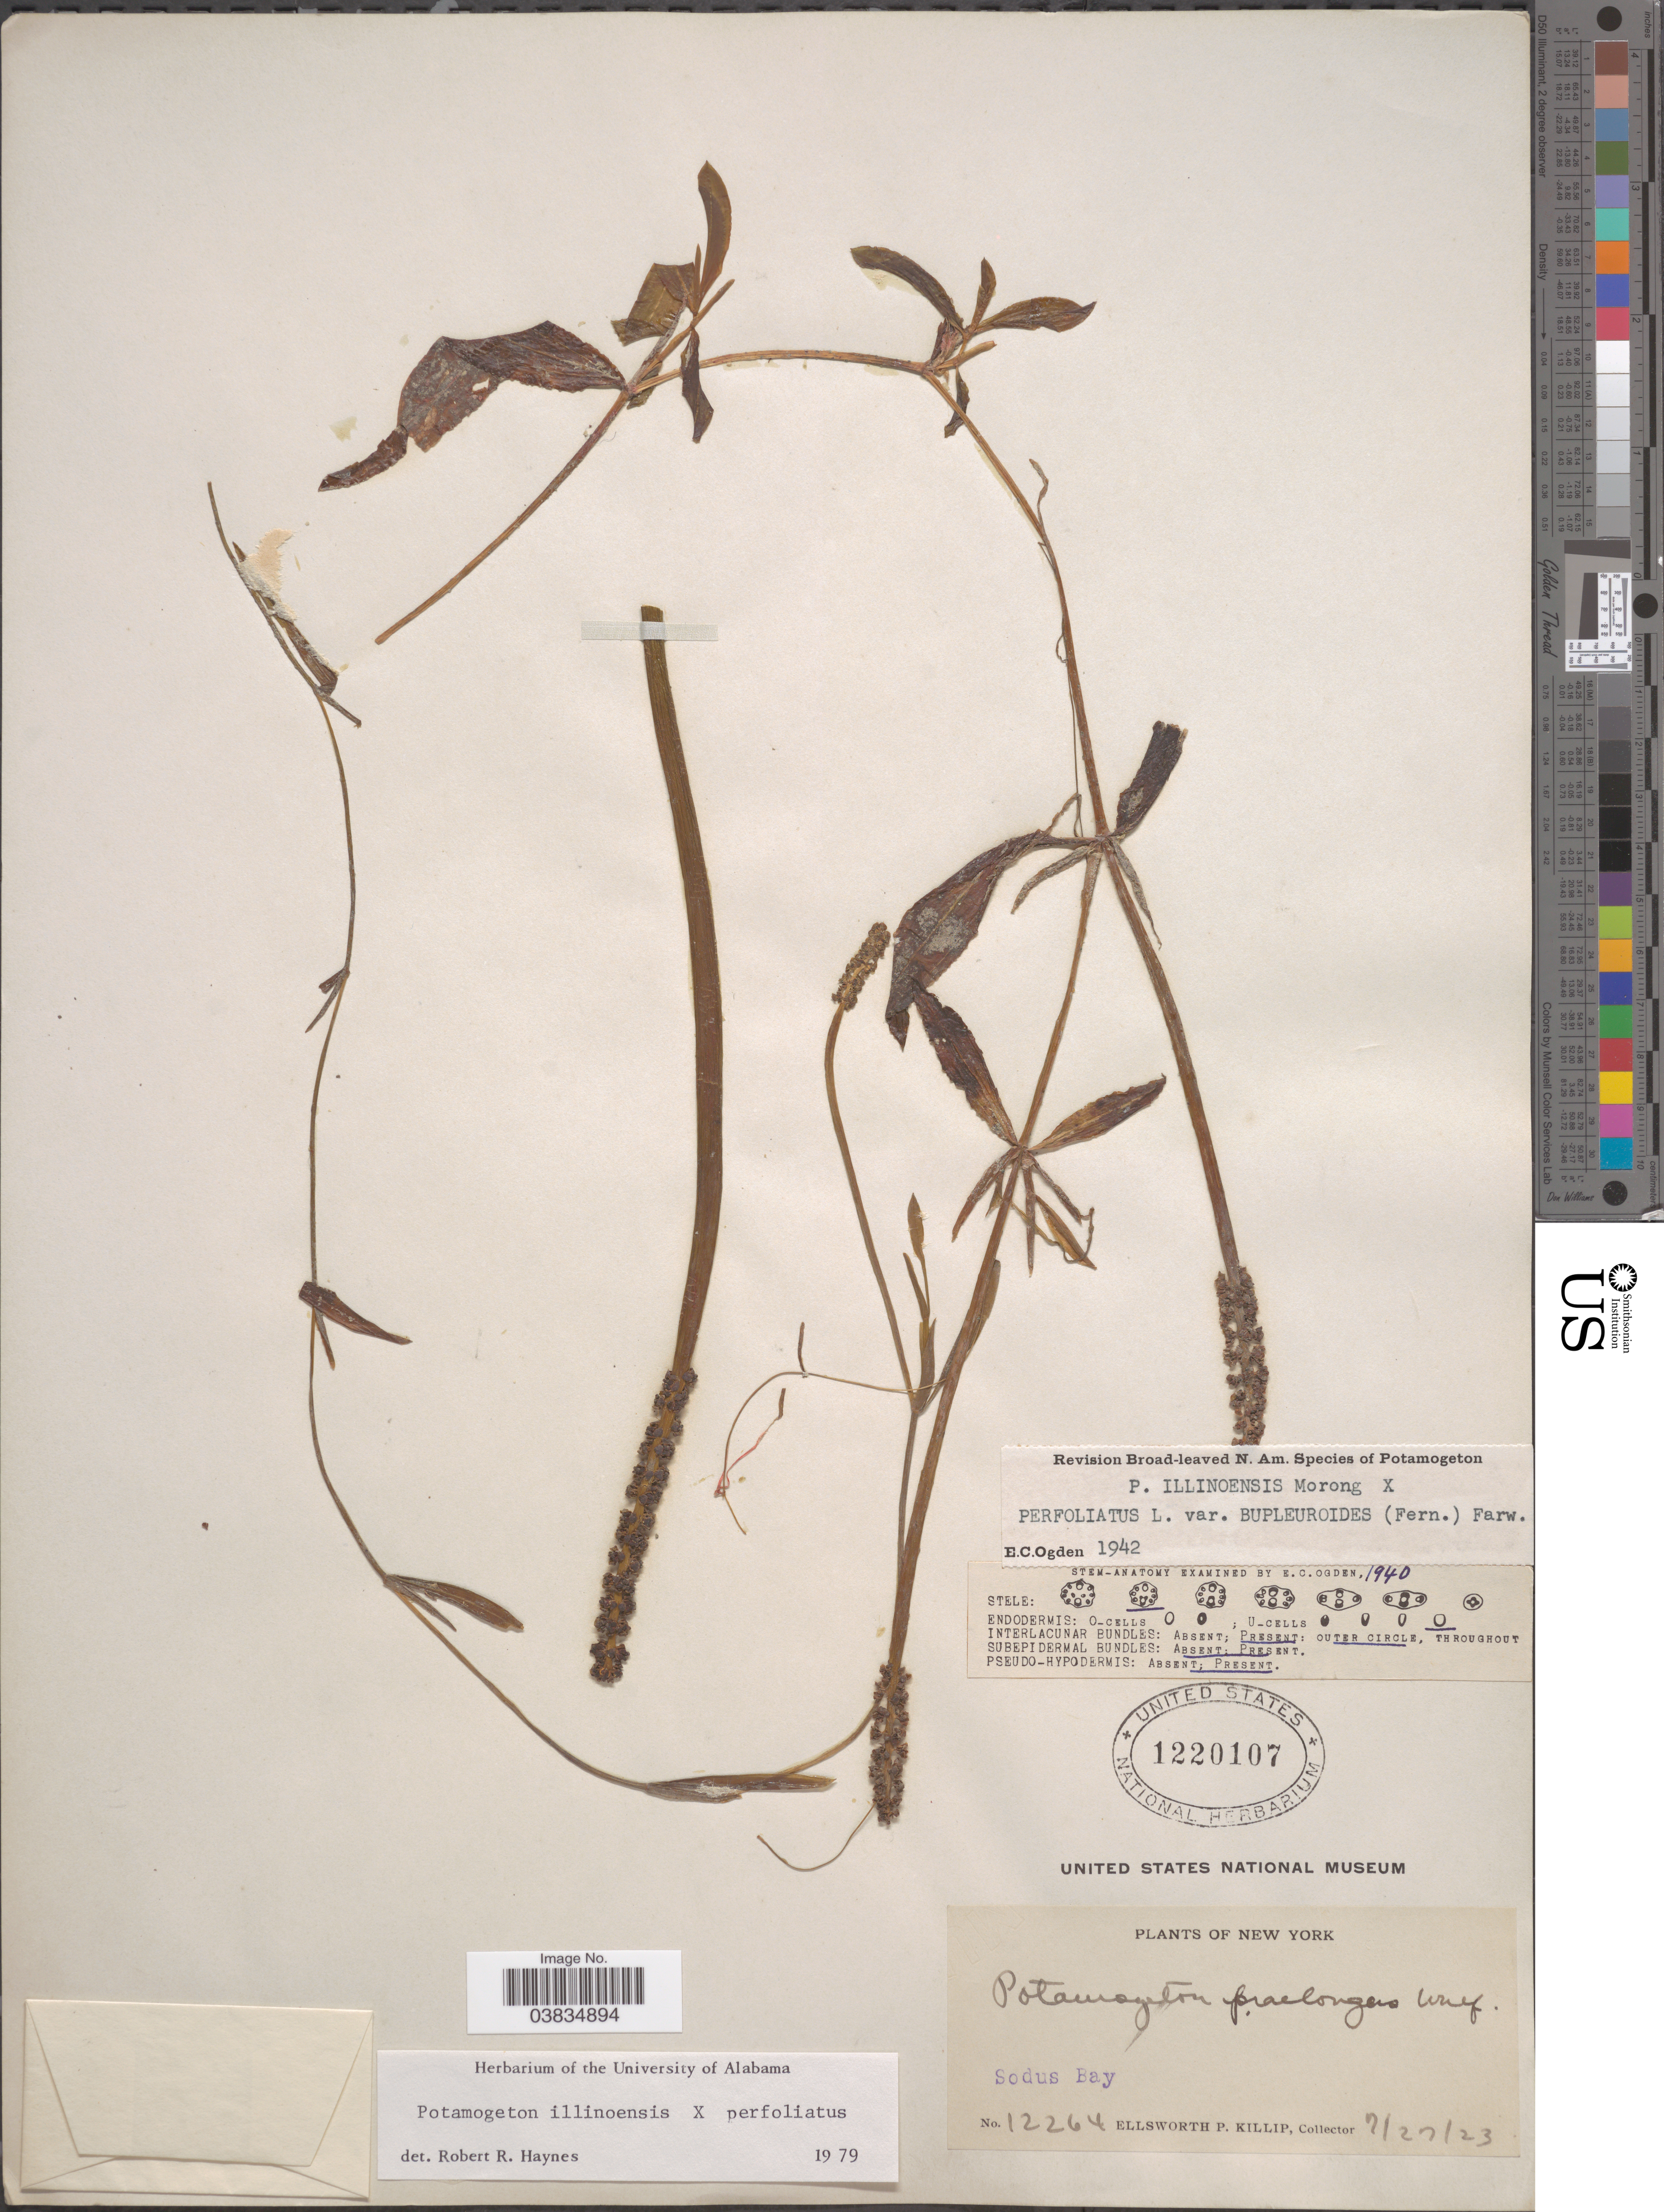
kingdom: Plantae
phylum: Tracheophyta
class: Liliopsida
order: Alismatales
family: Potamogetonaceae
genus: Potamogeton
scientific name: Potamogeton illinoensis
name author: Morong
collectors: E. P. Killip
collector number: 12264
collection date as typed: Transcribed d/m/y: 27/7/23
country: United States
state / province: New York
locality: Sodus Bay.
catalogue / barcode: US 1220107